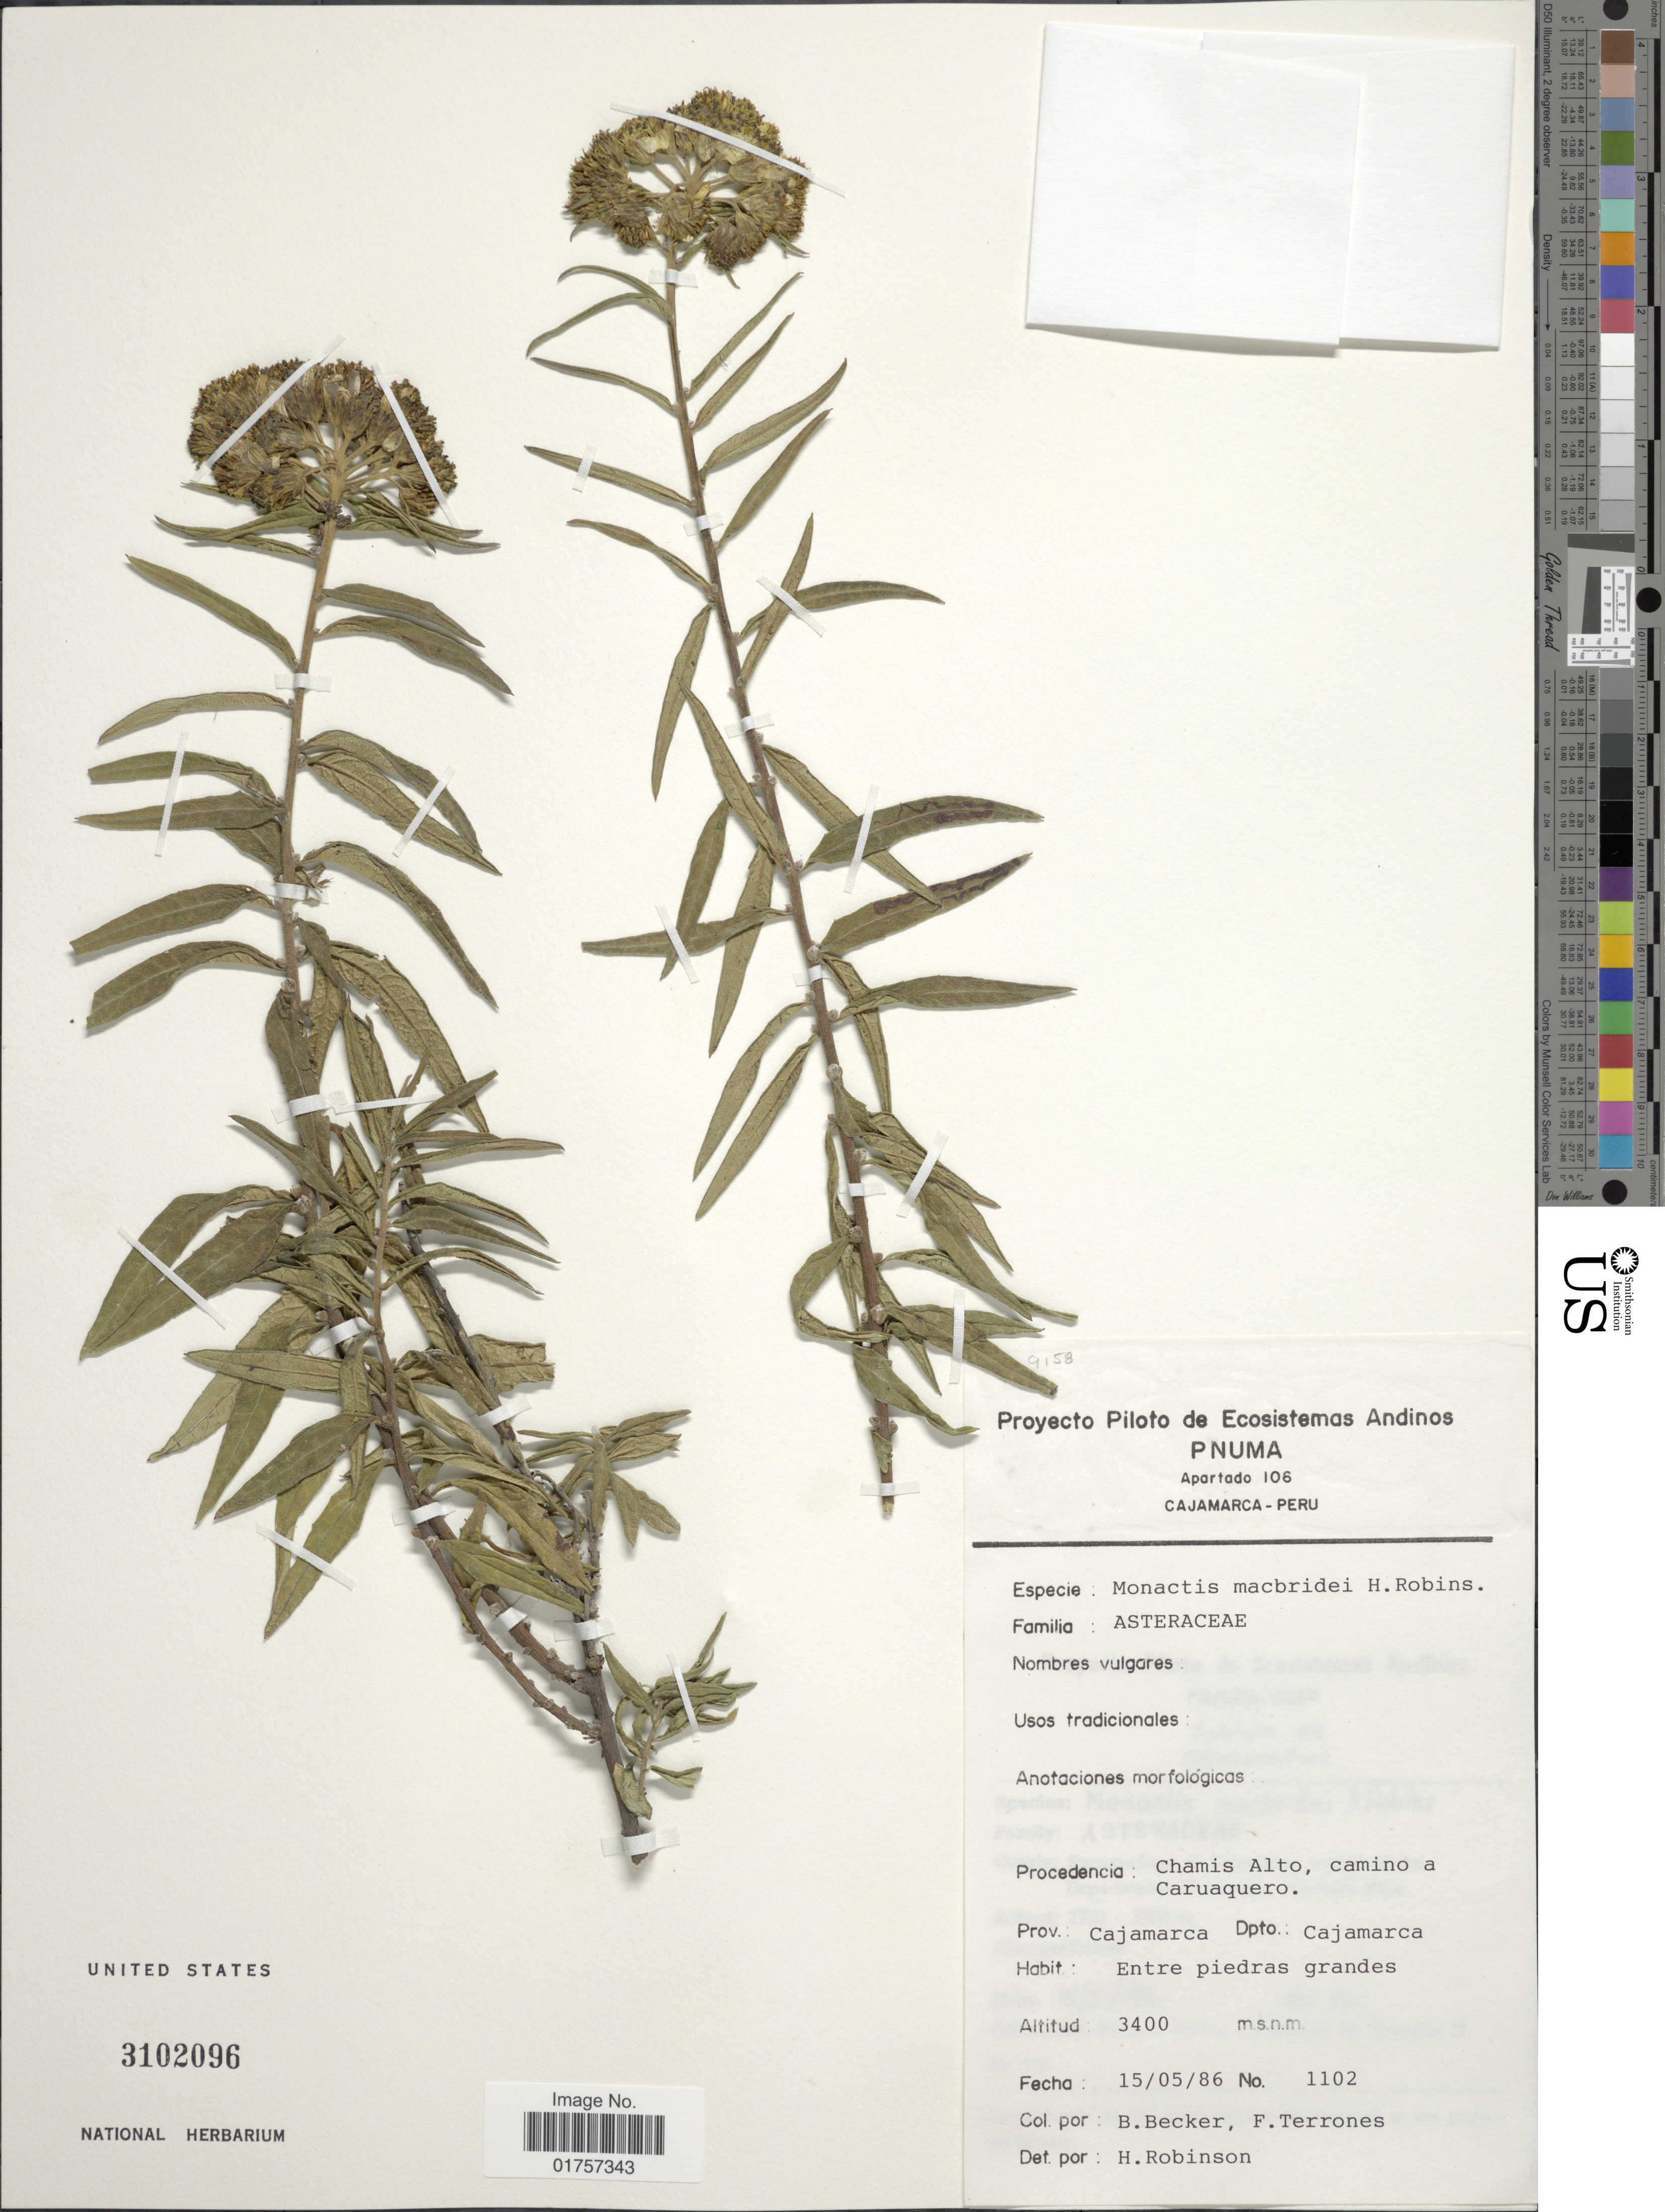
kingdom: Plantae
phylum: Tracheophyta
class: Magnoliopsida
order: Asterales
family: Asteraceae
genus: Monactis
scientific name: Monactis macbridei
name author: H. Rob.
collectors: B. Becker & F. Terrones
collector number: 1102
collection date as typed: Transcribed d/m/y: 15/5/86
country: Peru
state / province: Cajamarca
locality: Procedencia: Chamis Alto, camino a Caruaquero. Prov. Cajamarca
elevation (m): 3400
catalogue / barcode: US 3102096